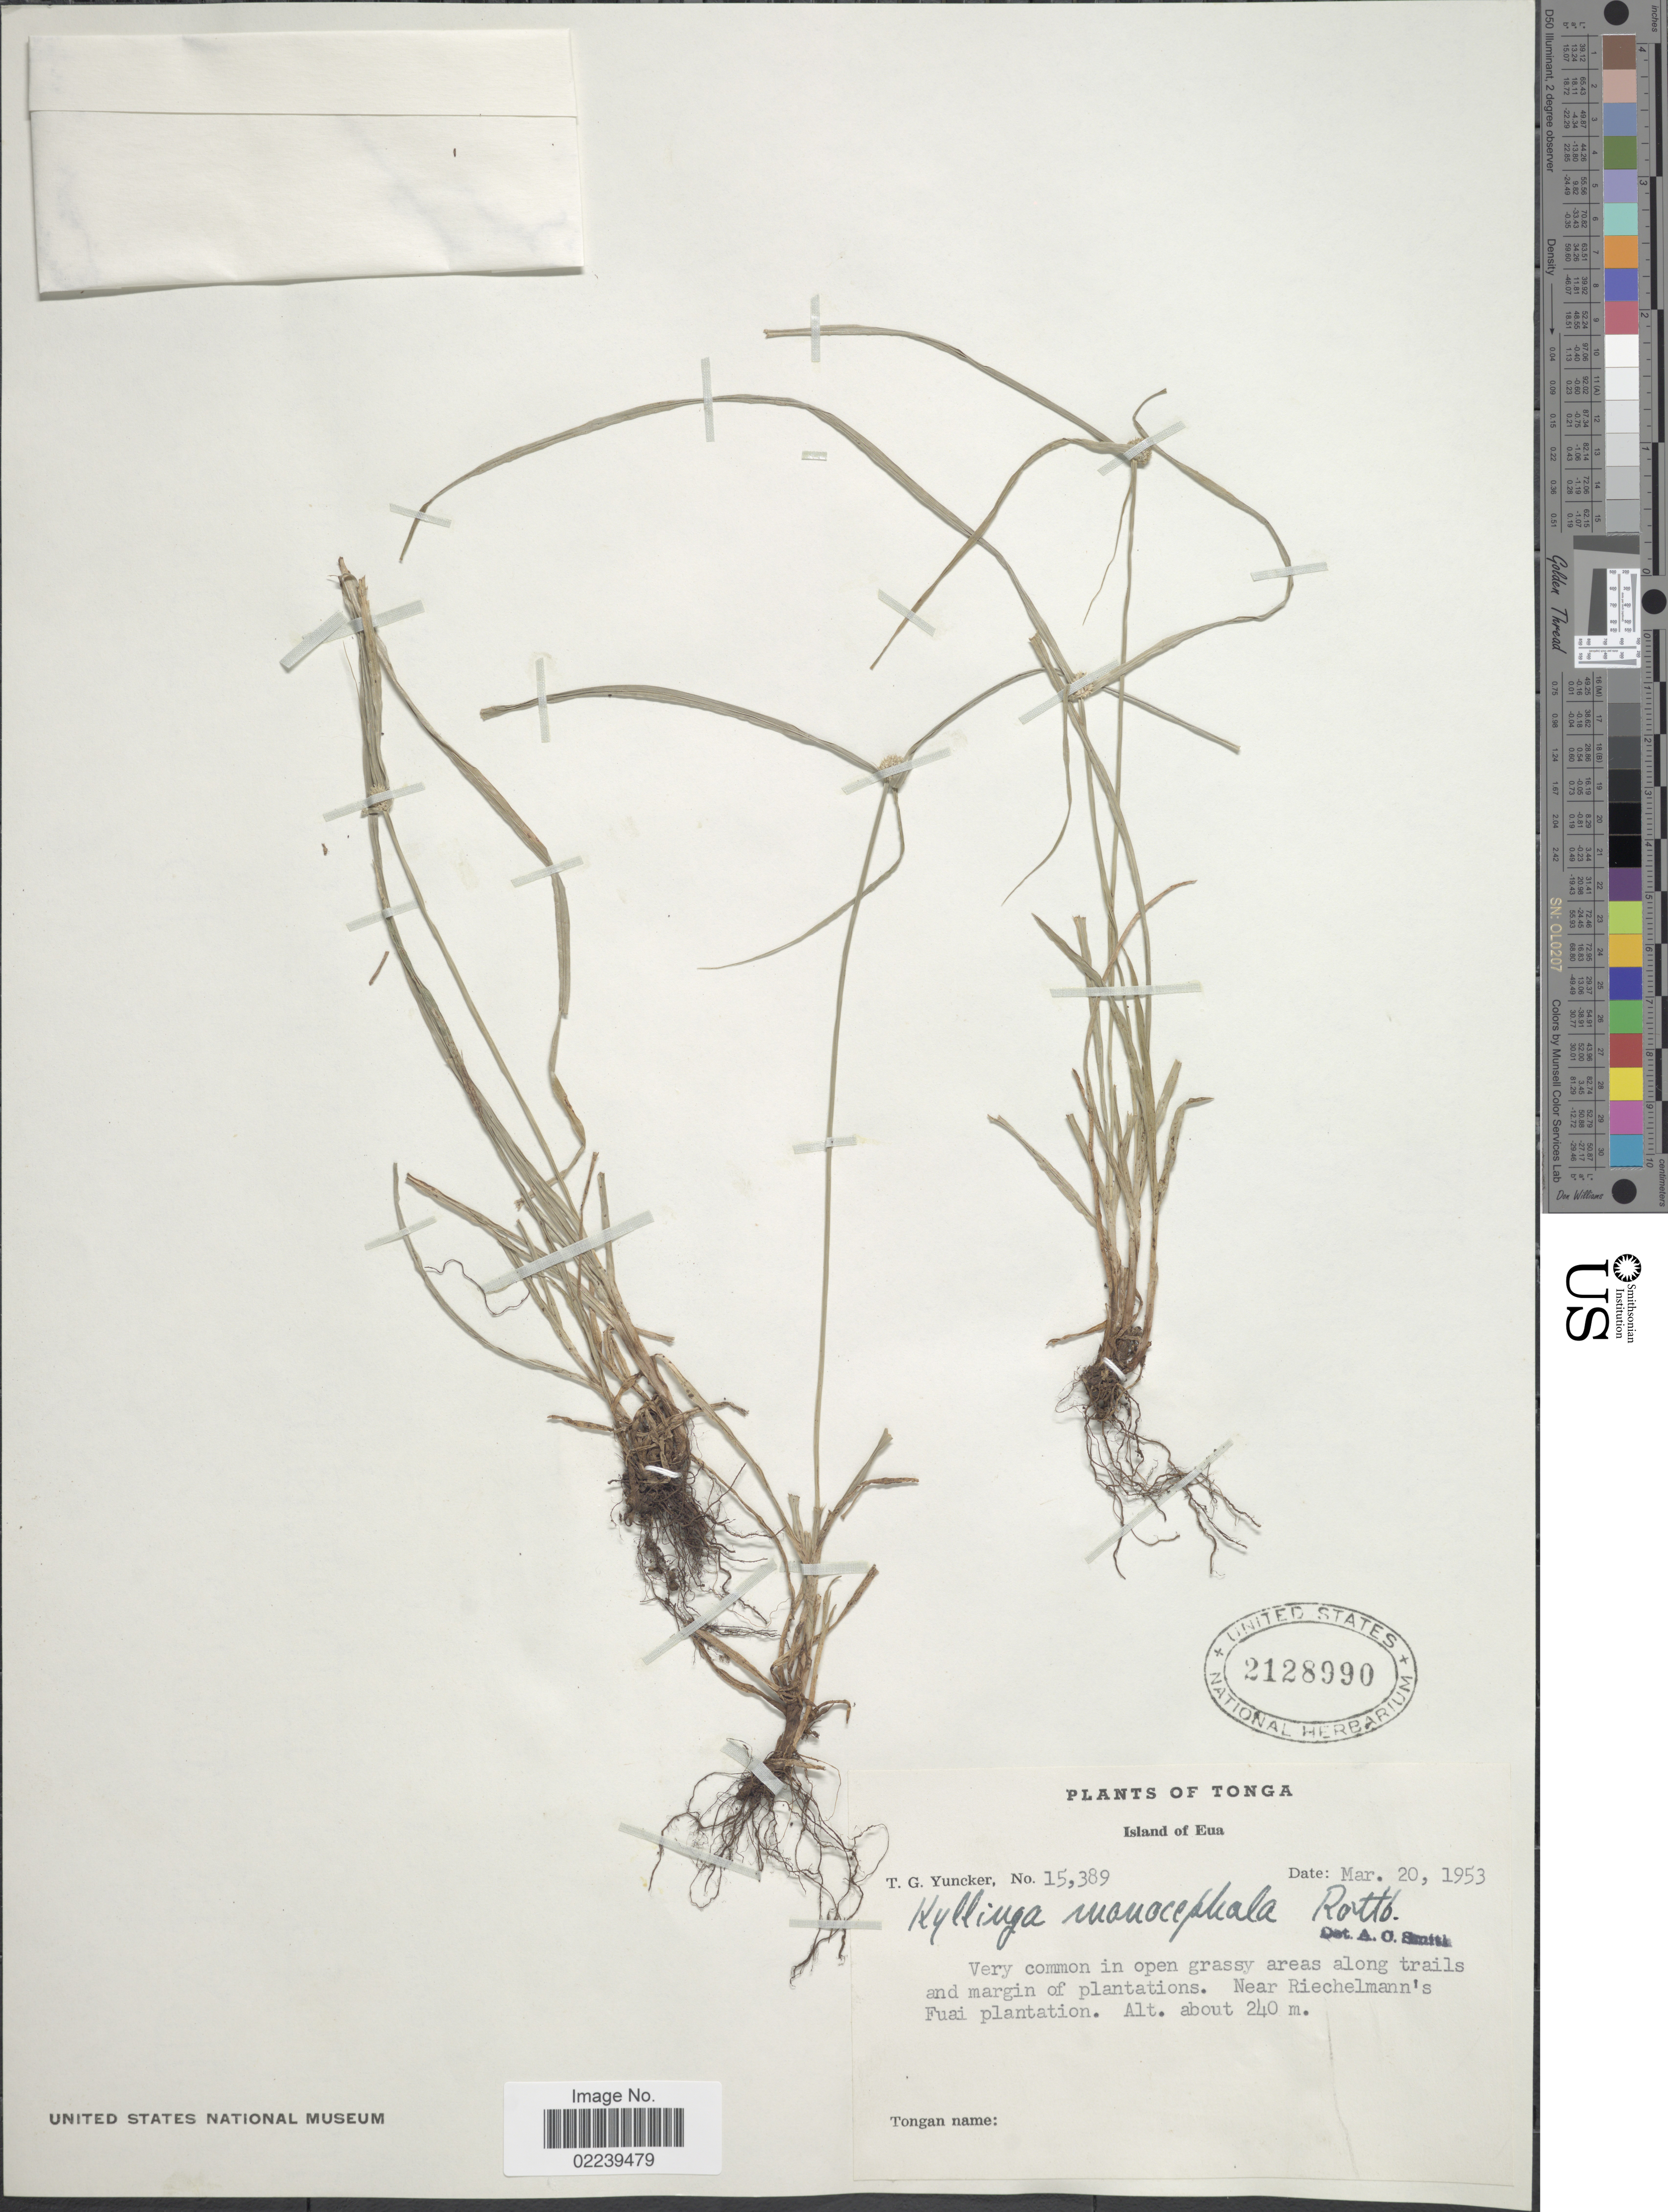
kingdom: Plantae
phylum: Tracheophyta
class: Liliopsida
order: Poales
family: Cyperaceae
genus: Cyperus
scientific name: Cyperus mindorensis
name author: (Steud.) Huygh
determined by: Strong, M. T., (US), Smithsonian Institution - National Museum of Natural History (UNITED STATES)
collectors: T. G. Yuncker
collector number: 15389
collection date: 1953-03-20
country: Tonga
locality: Island of Eua. Near Riechelmann's Fuai plantation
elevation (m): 240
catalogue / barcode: US 2128990